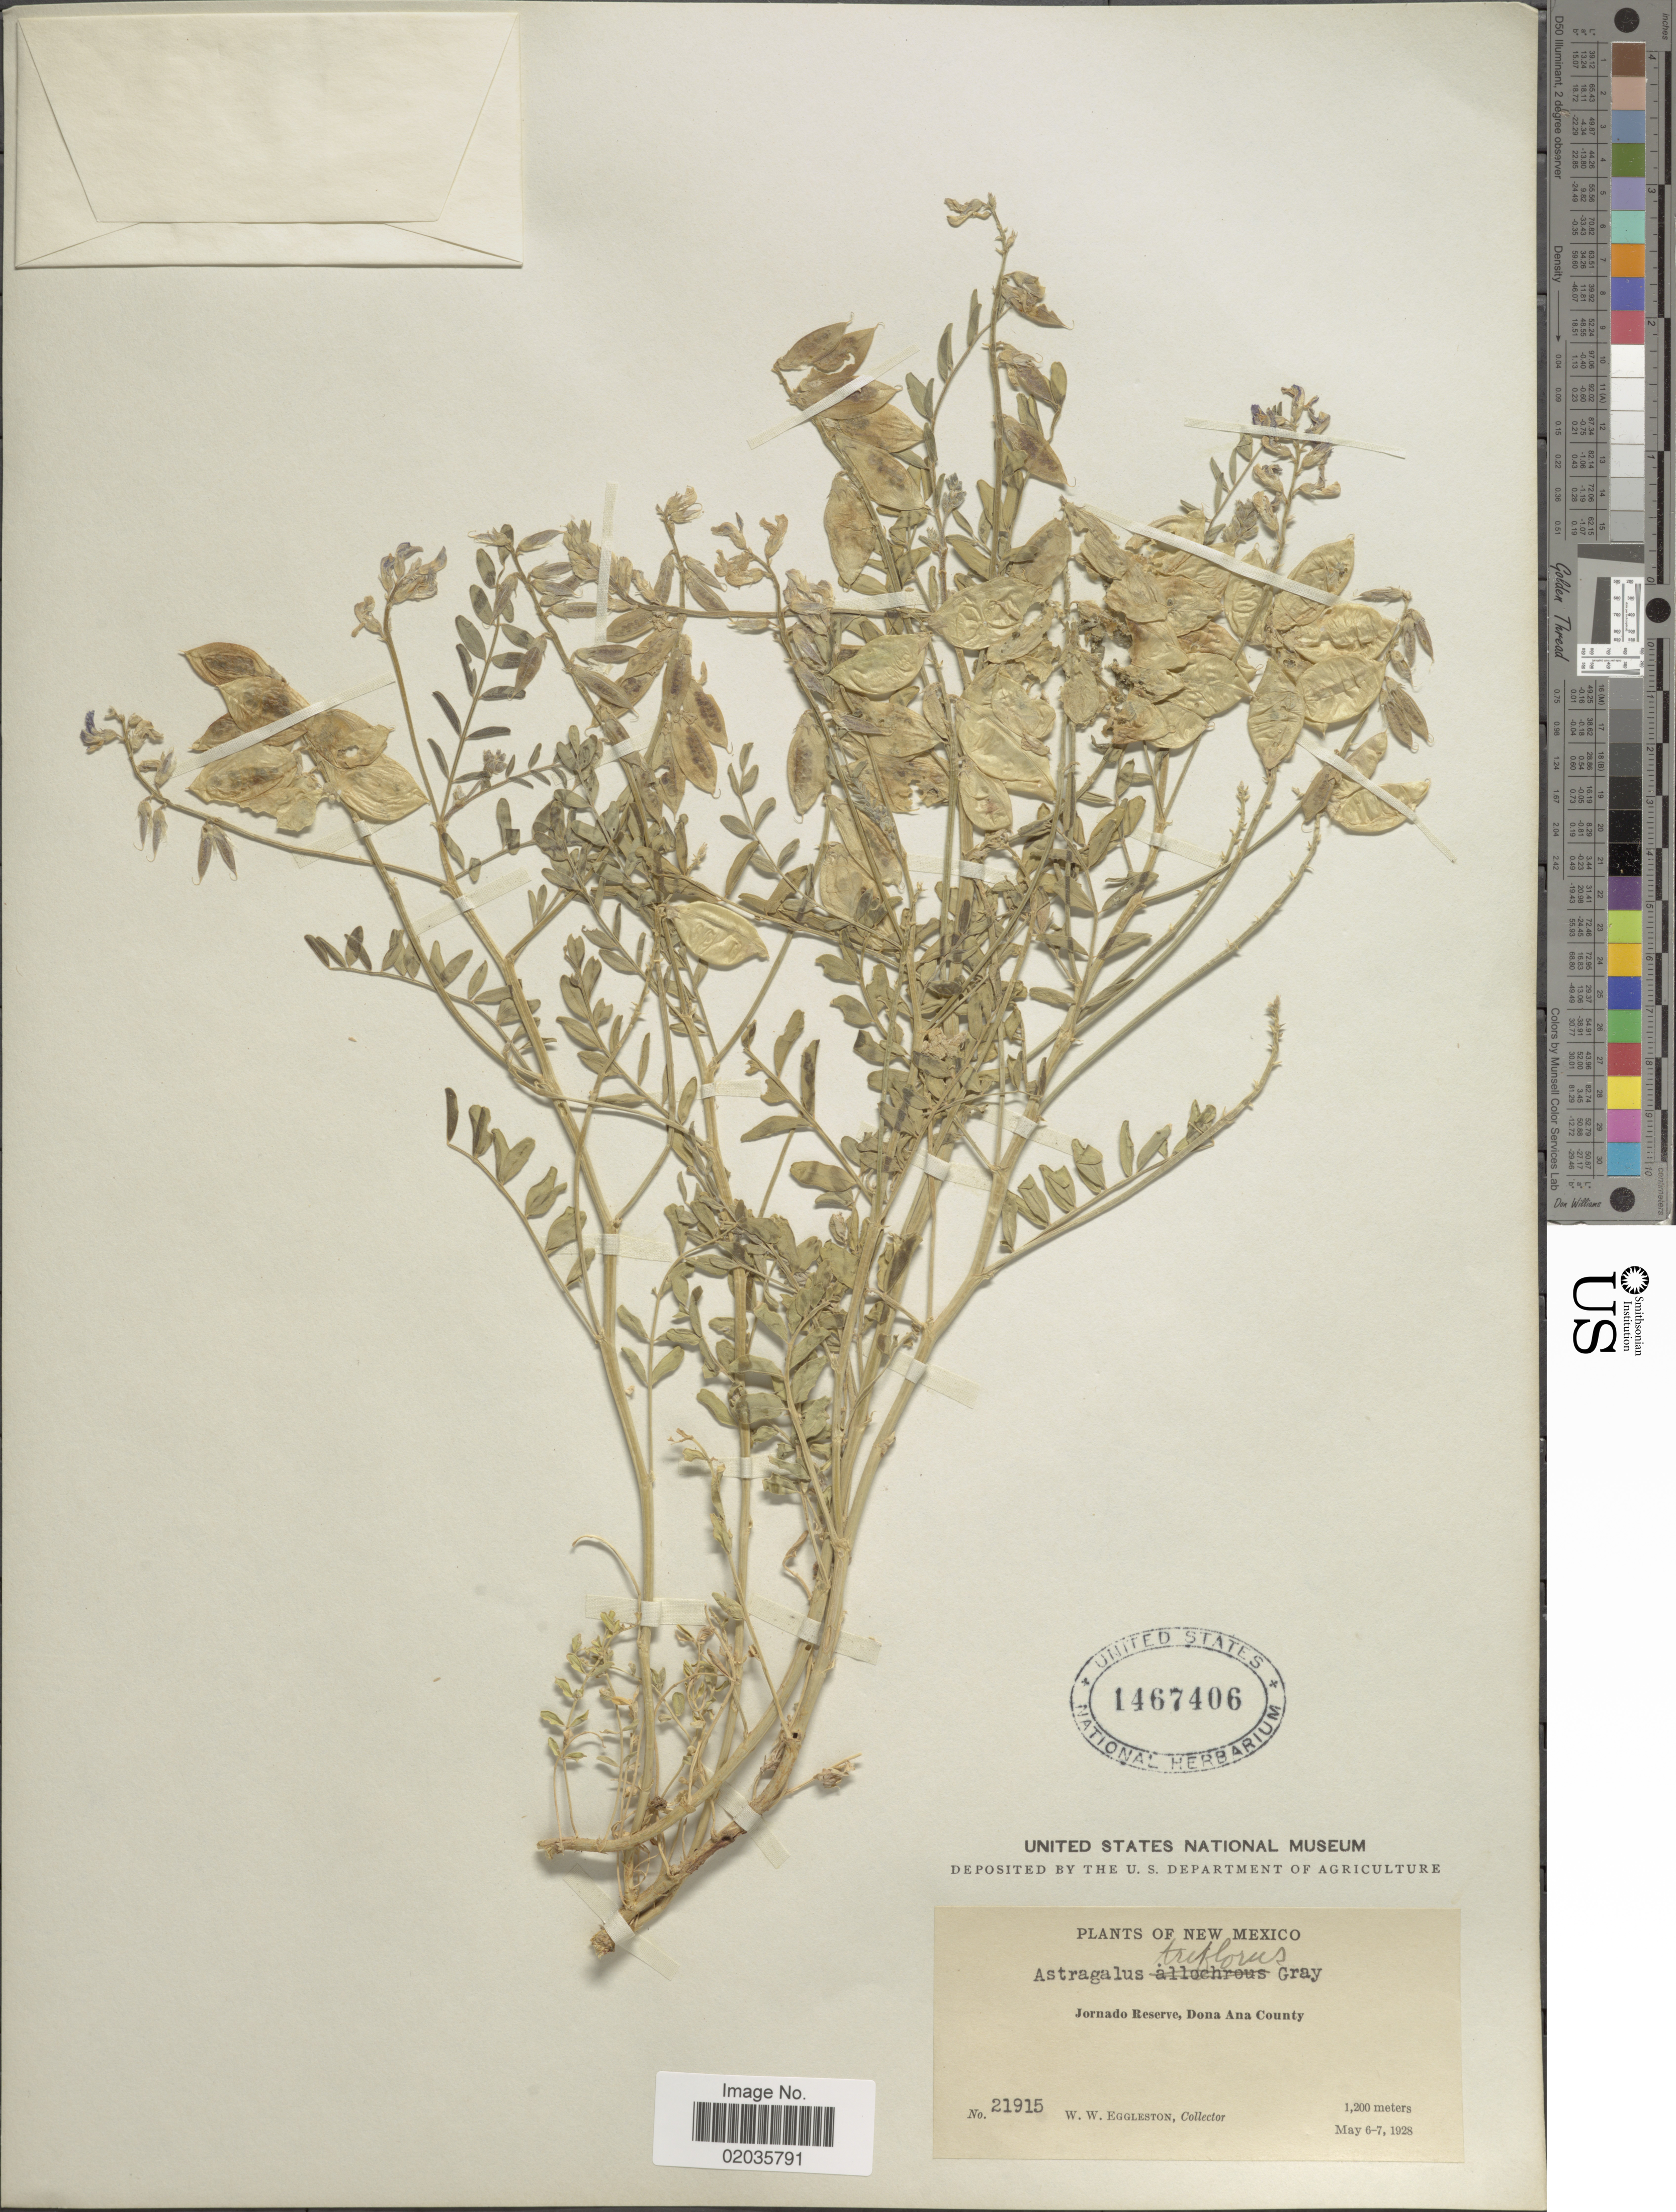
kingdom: Plantae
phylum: Tracheophyta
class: Magnoliopsida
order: Fabales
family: Fabaceae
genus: Astragalus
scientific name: Astragalus wootonii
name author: E. Sheld.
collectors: W. W. Eggleston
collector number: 21915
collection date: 1928-05-06/1928-05-07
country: United States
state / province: New Mexico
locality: Jornado Reserve, Dona Ana County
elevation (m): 1200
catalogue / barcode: US 1467406